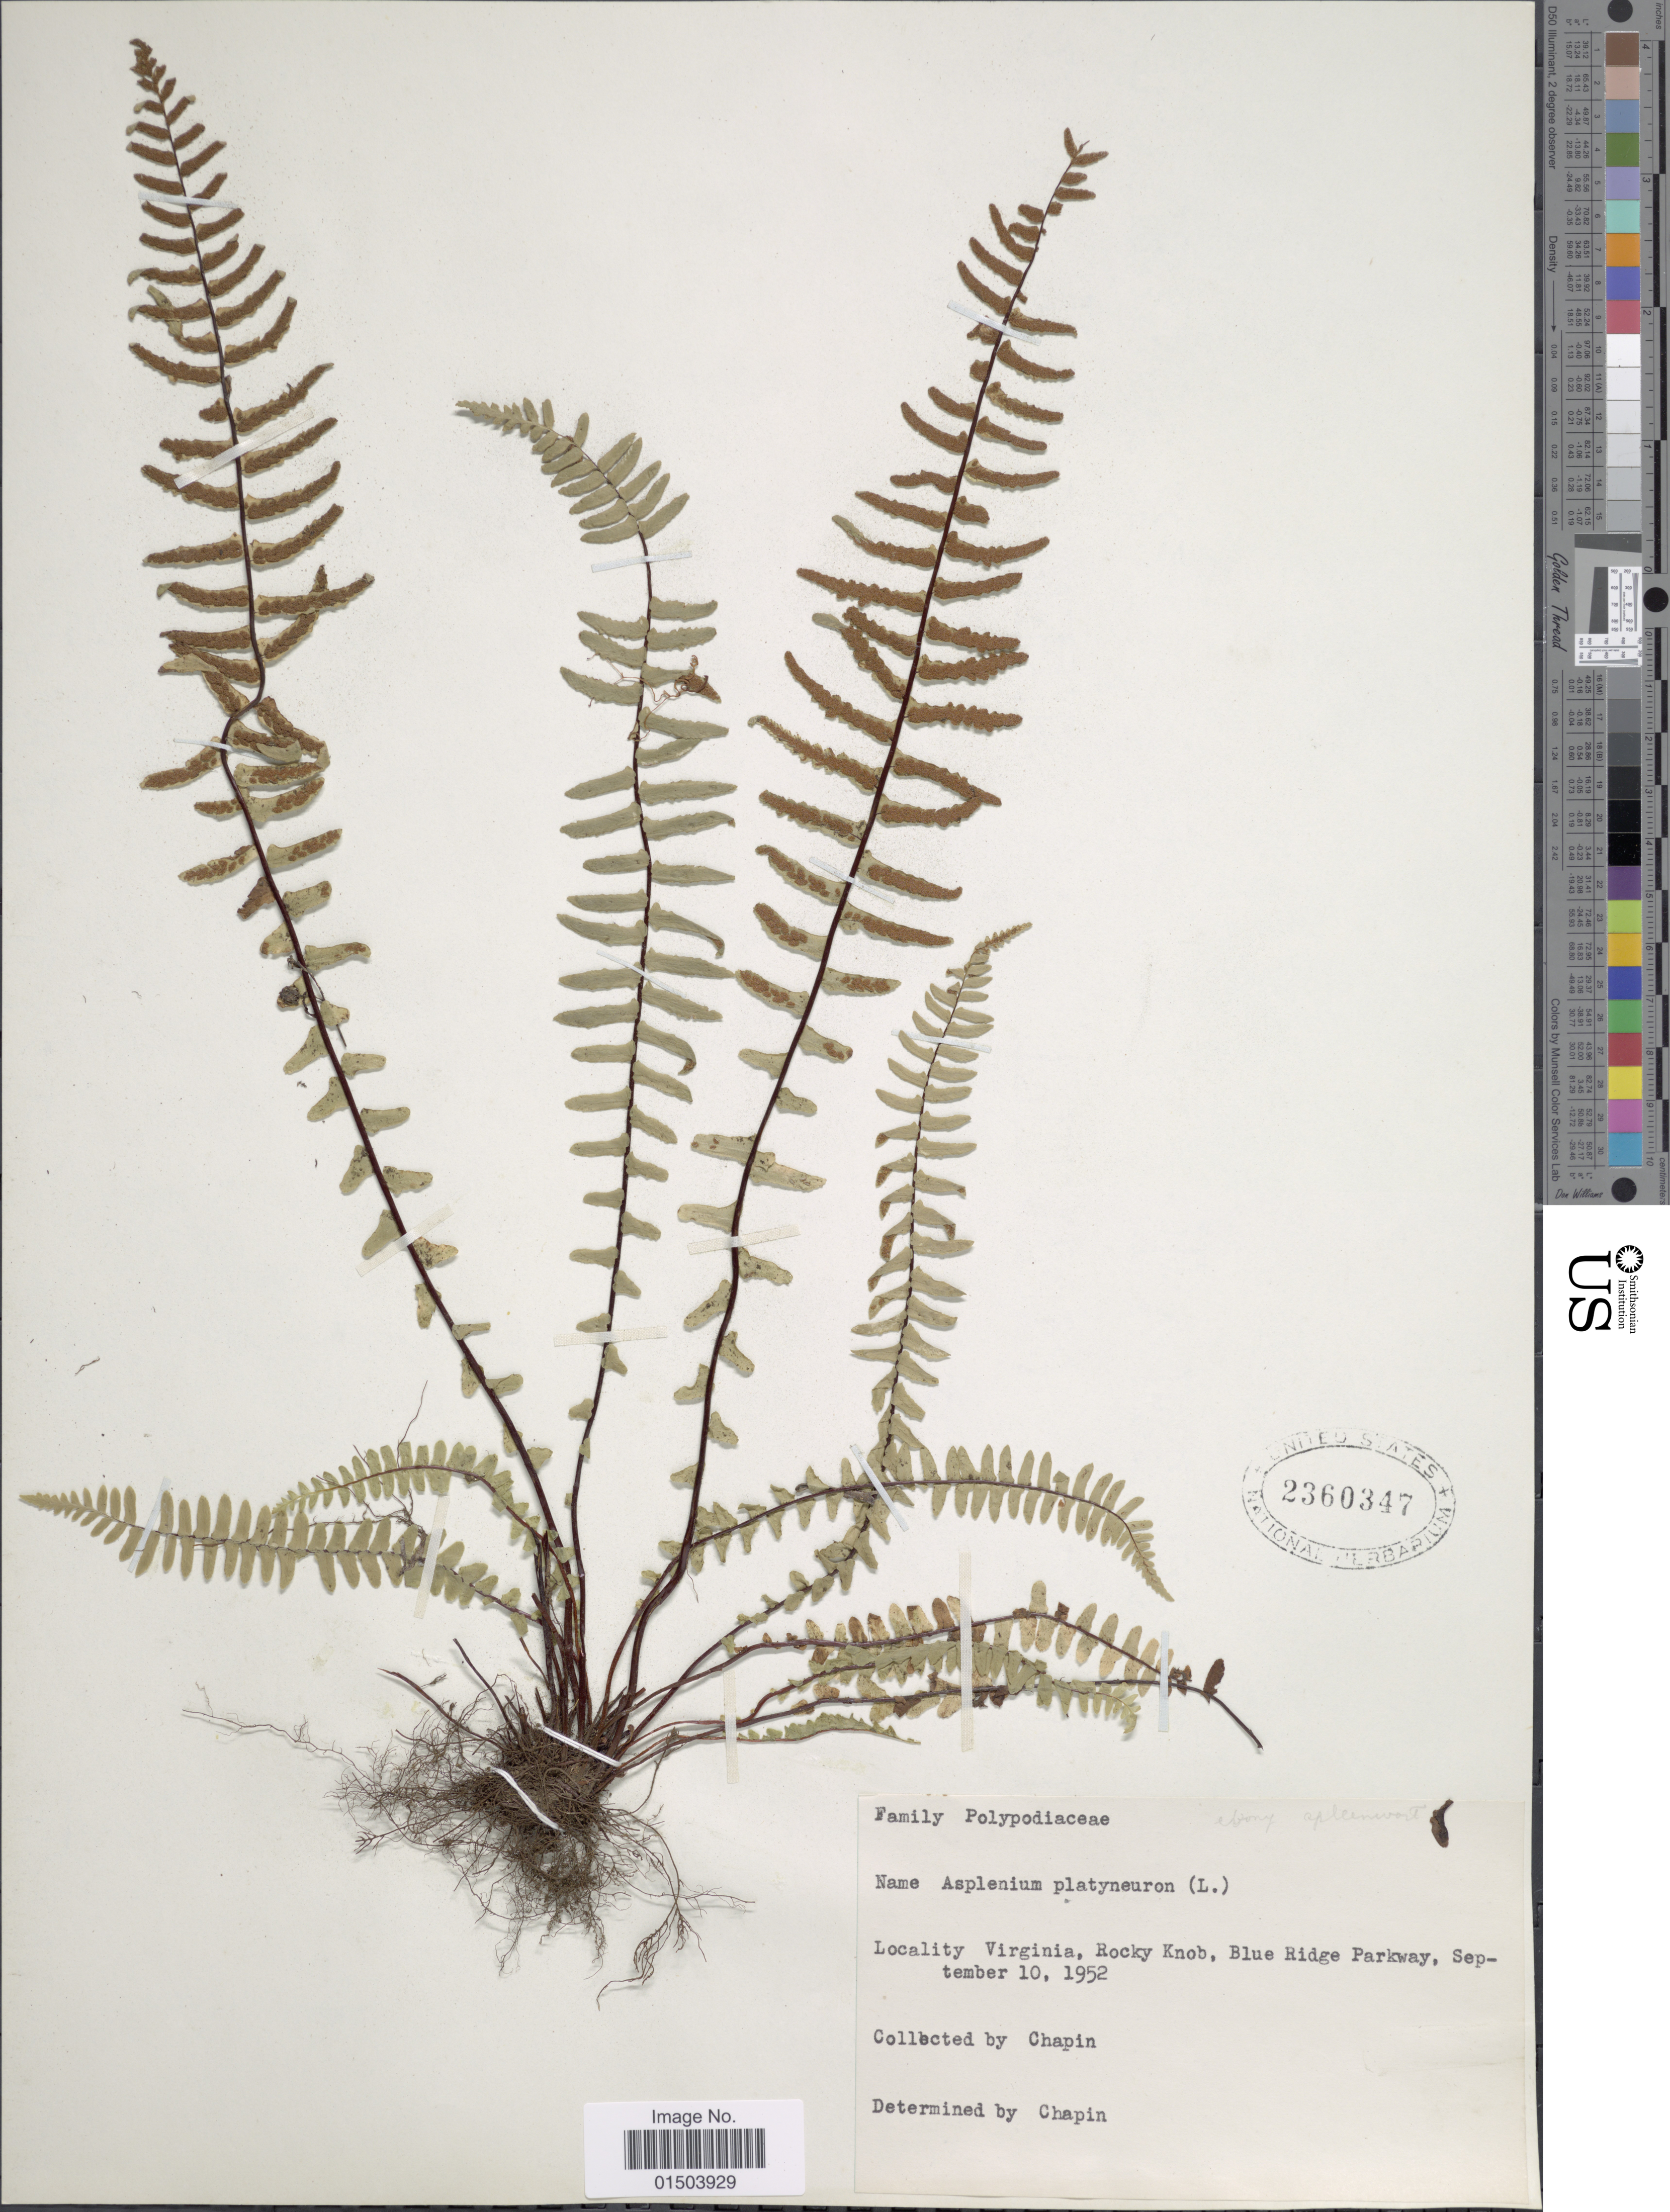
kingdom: Plantae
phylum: Tracheophyta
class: Polypodiopsida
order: Polypodiales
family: Aspleniaceae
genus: Asplenium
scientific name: Asplenium platyneuron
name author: (L.) Britton, Stearns & Poggenb.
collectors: -. Chapin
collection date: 1952-09-10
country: United States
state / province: Virginia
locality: Rocky Knob, Blue Ridge parkway.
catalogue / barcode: US 2360347